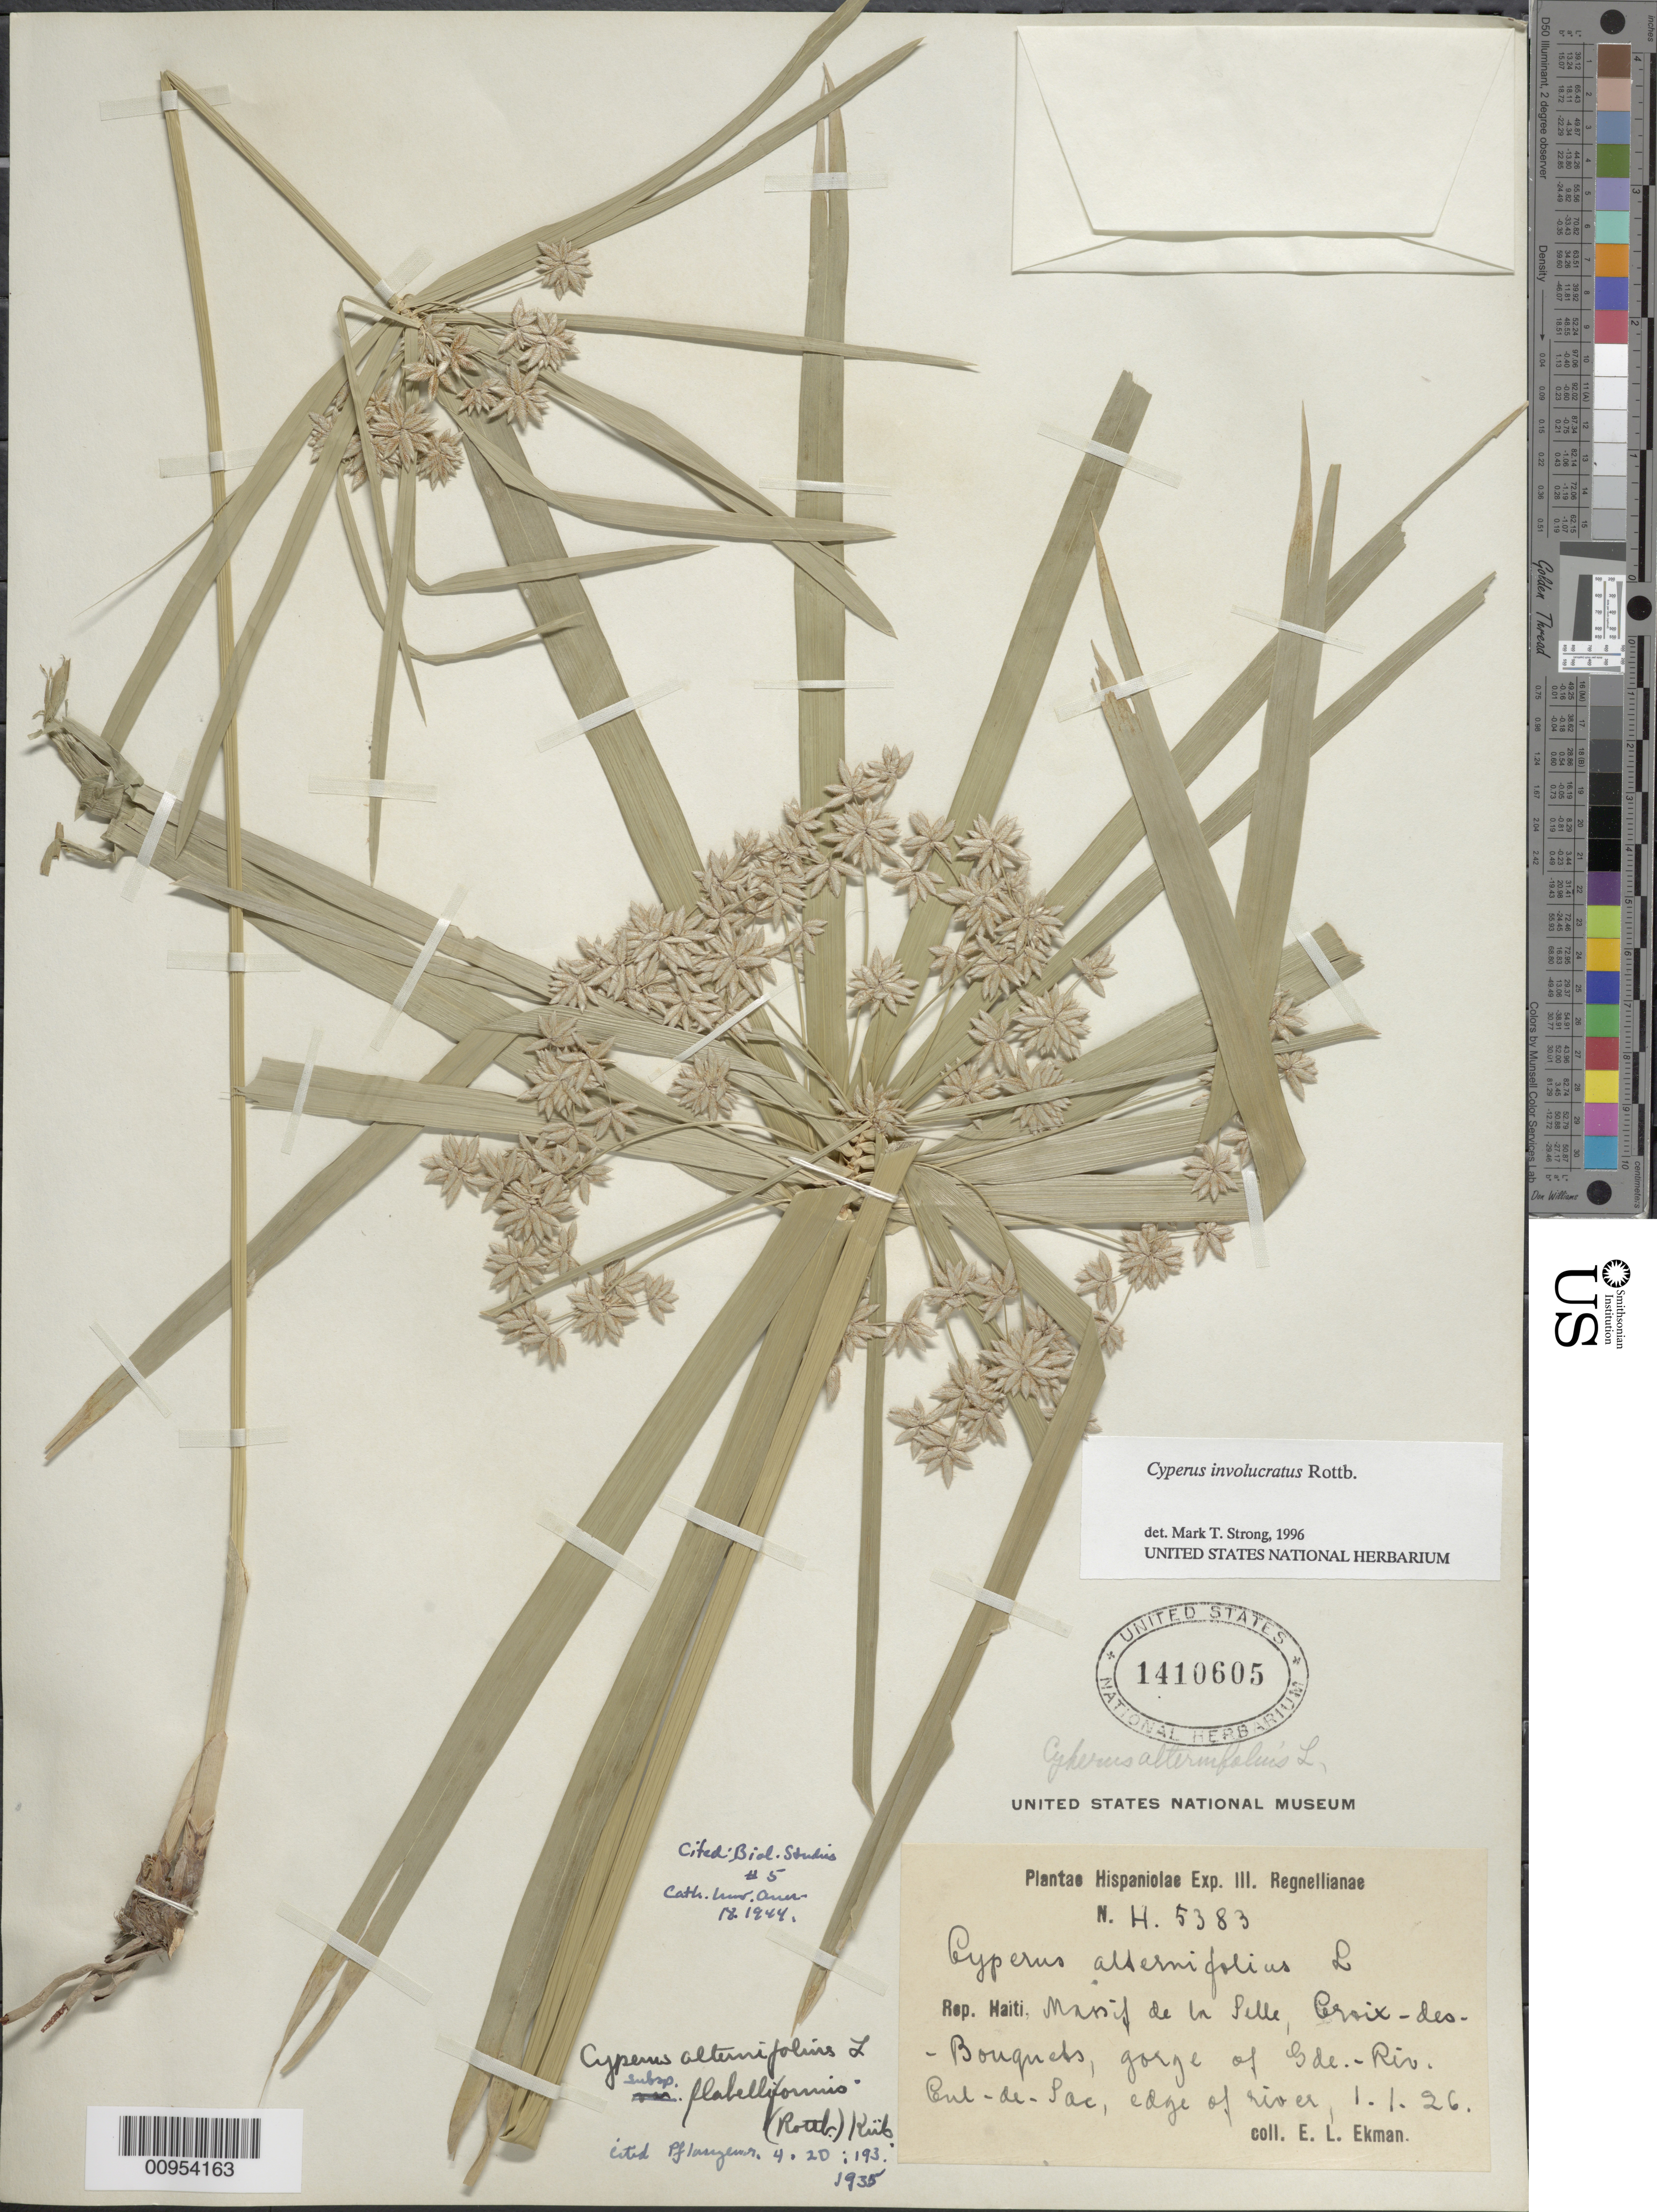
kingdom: Plantae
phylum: Tracheophyta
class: Liliopsida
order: Poales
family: Cyperaceae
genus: Cyperus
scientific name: Cyperus involucratus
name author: Rottb.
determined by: Strong, M. T., (US), Smithsonian Institution - National Museum of Natural History (UNITED STATES)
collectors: E. L. Ekman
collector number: H 5383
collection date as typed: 01 Jan 1926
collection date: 1926-01-01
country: Haiti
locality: Massif de la Selle, Croix des Bouquets, gorge of Gde. Riv. Cul de Sac, edge of river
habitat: Edge of river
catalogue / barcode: US 1410605